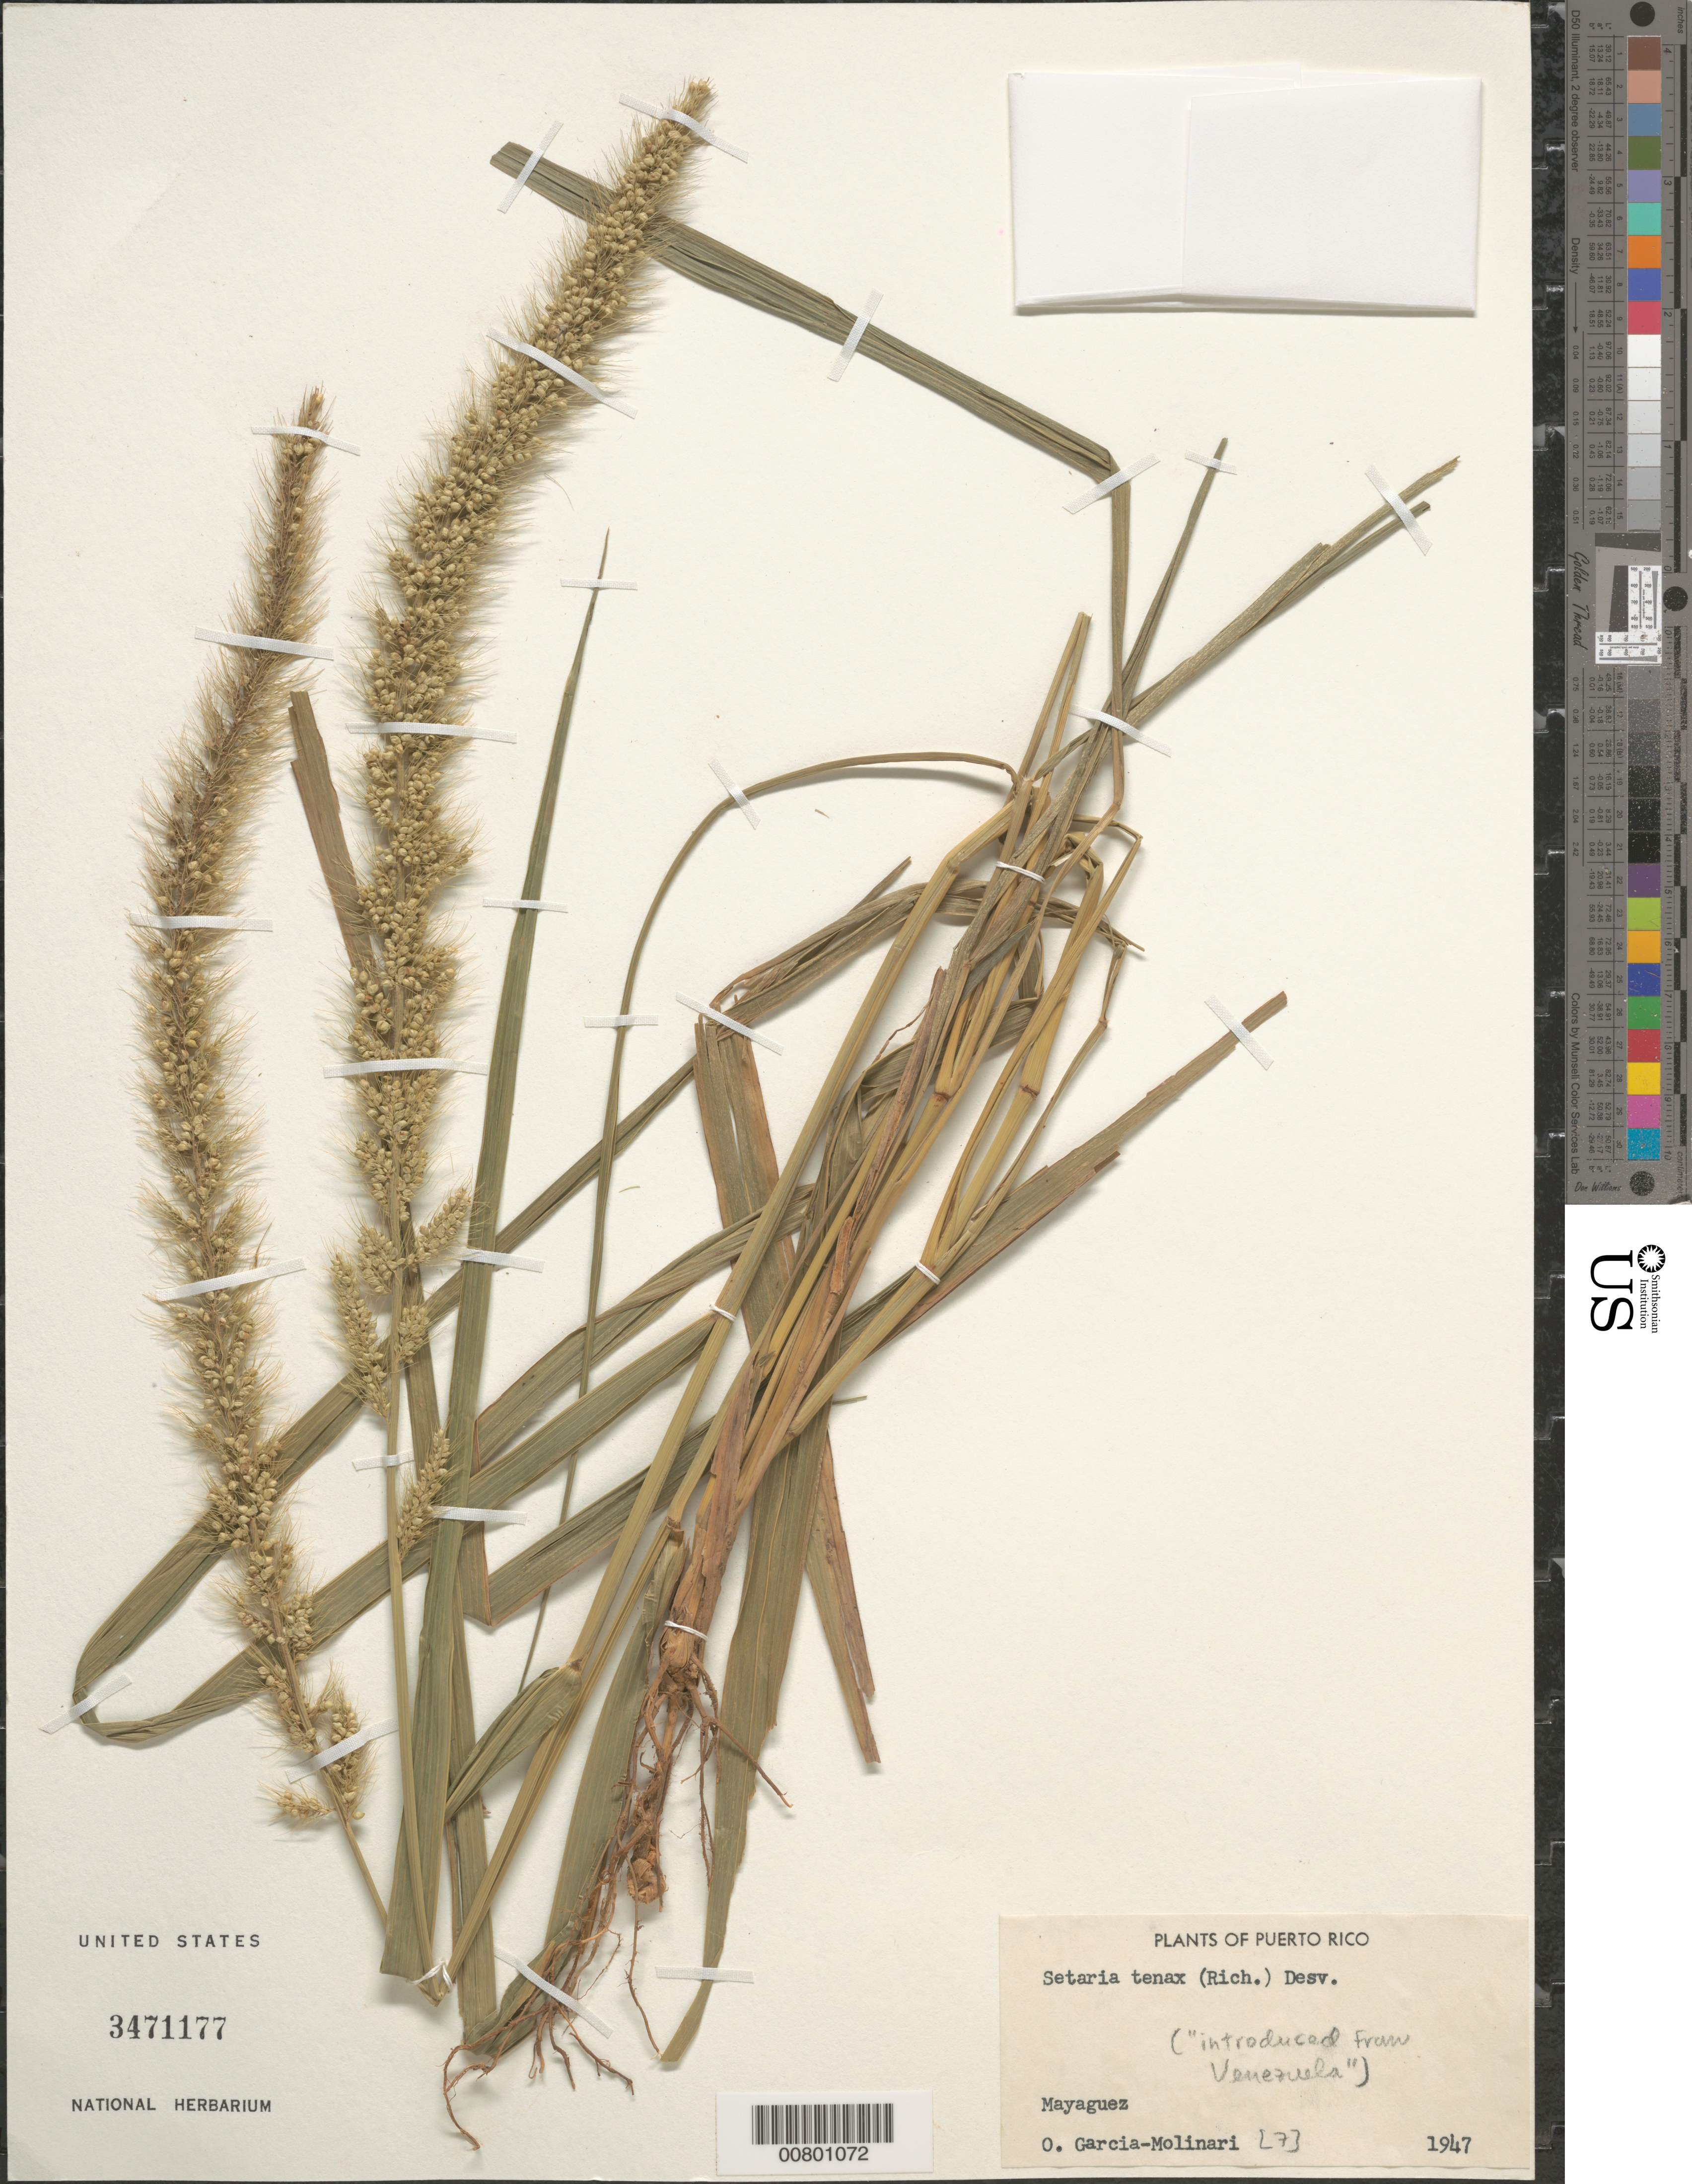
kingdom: Plantae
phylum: Tracheophyta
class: Liliopsida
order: Poales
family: Poaceae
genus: Setaria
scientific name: Setaria tenax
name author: (Rich.) Desv.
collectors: O. García-Molinari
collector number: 7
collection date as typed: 1947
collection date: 1947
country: Puerto Rico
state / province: Mayagüez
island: Puerto Rico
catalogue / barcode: US 3471177